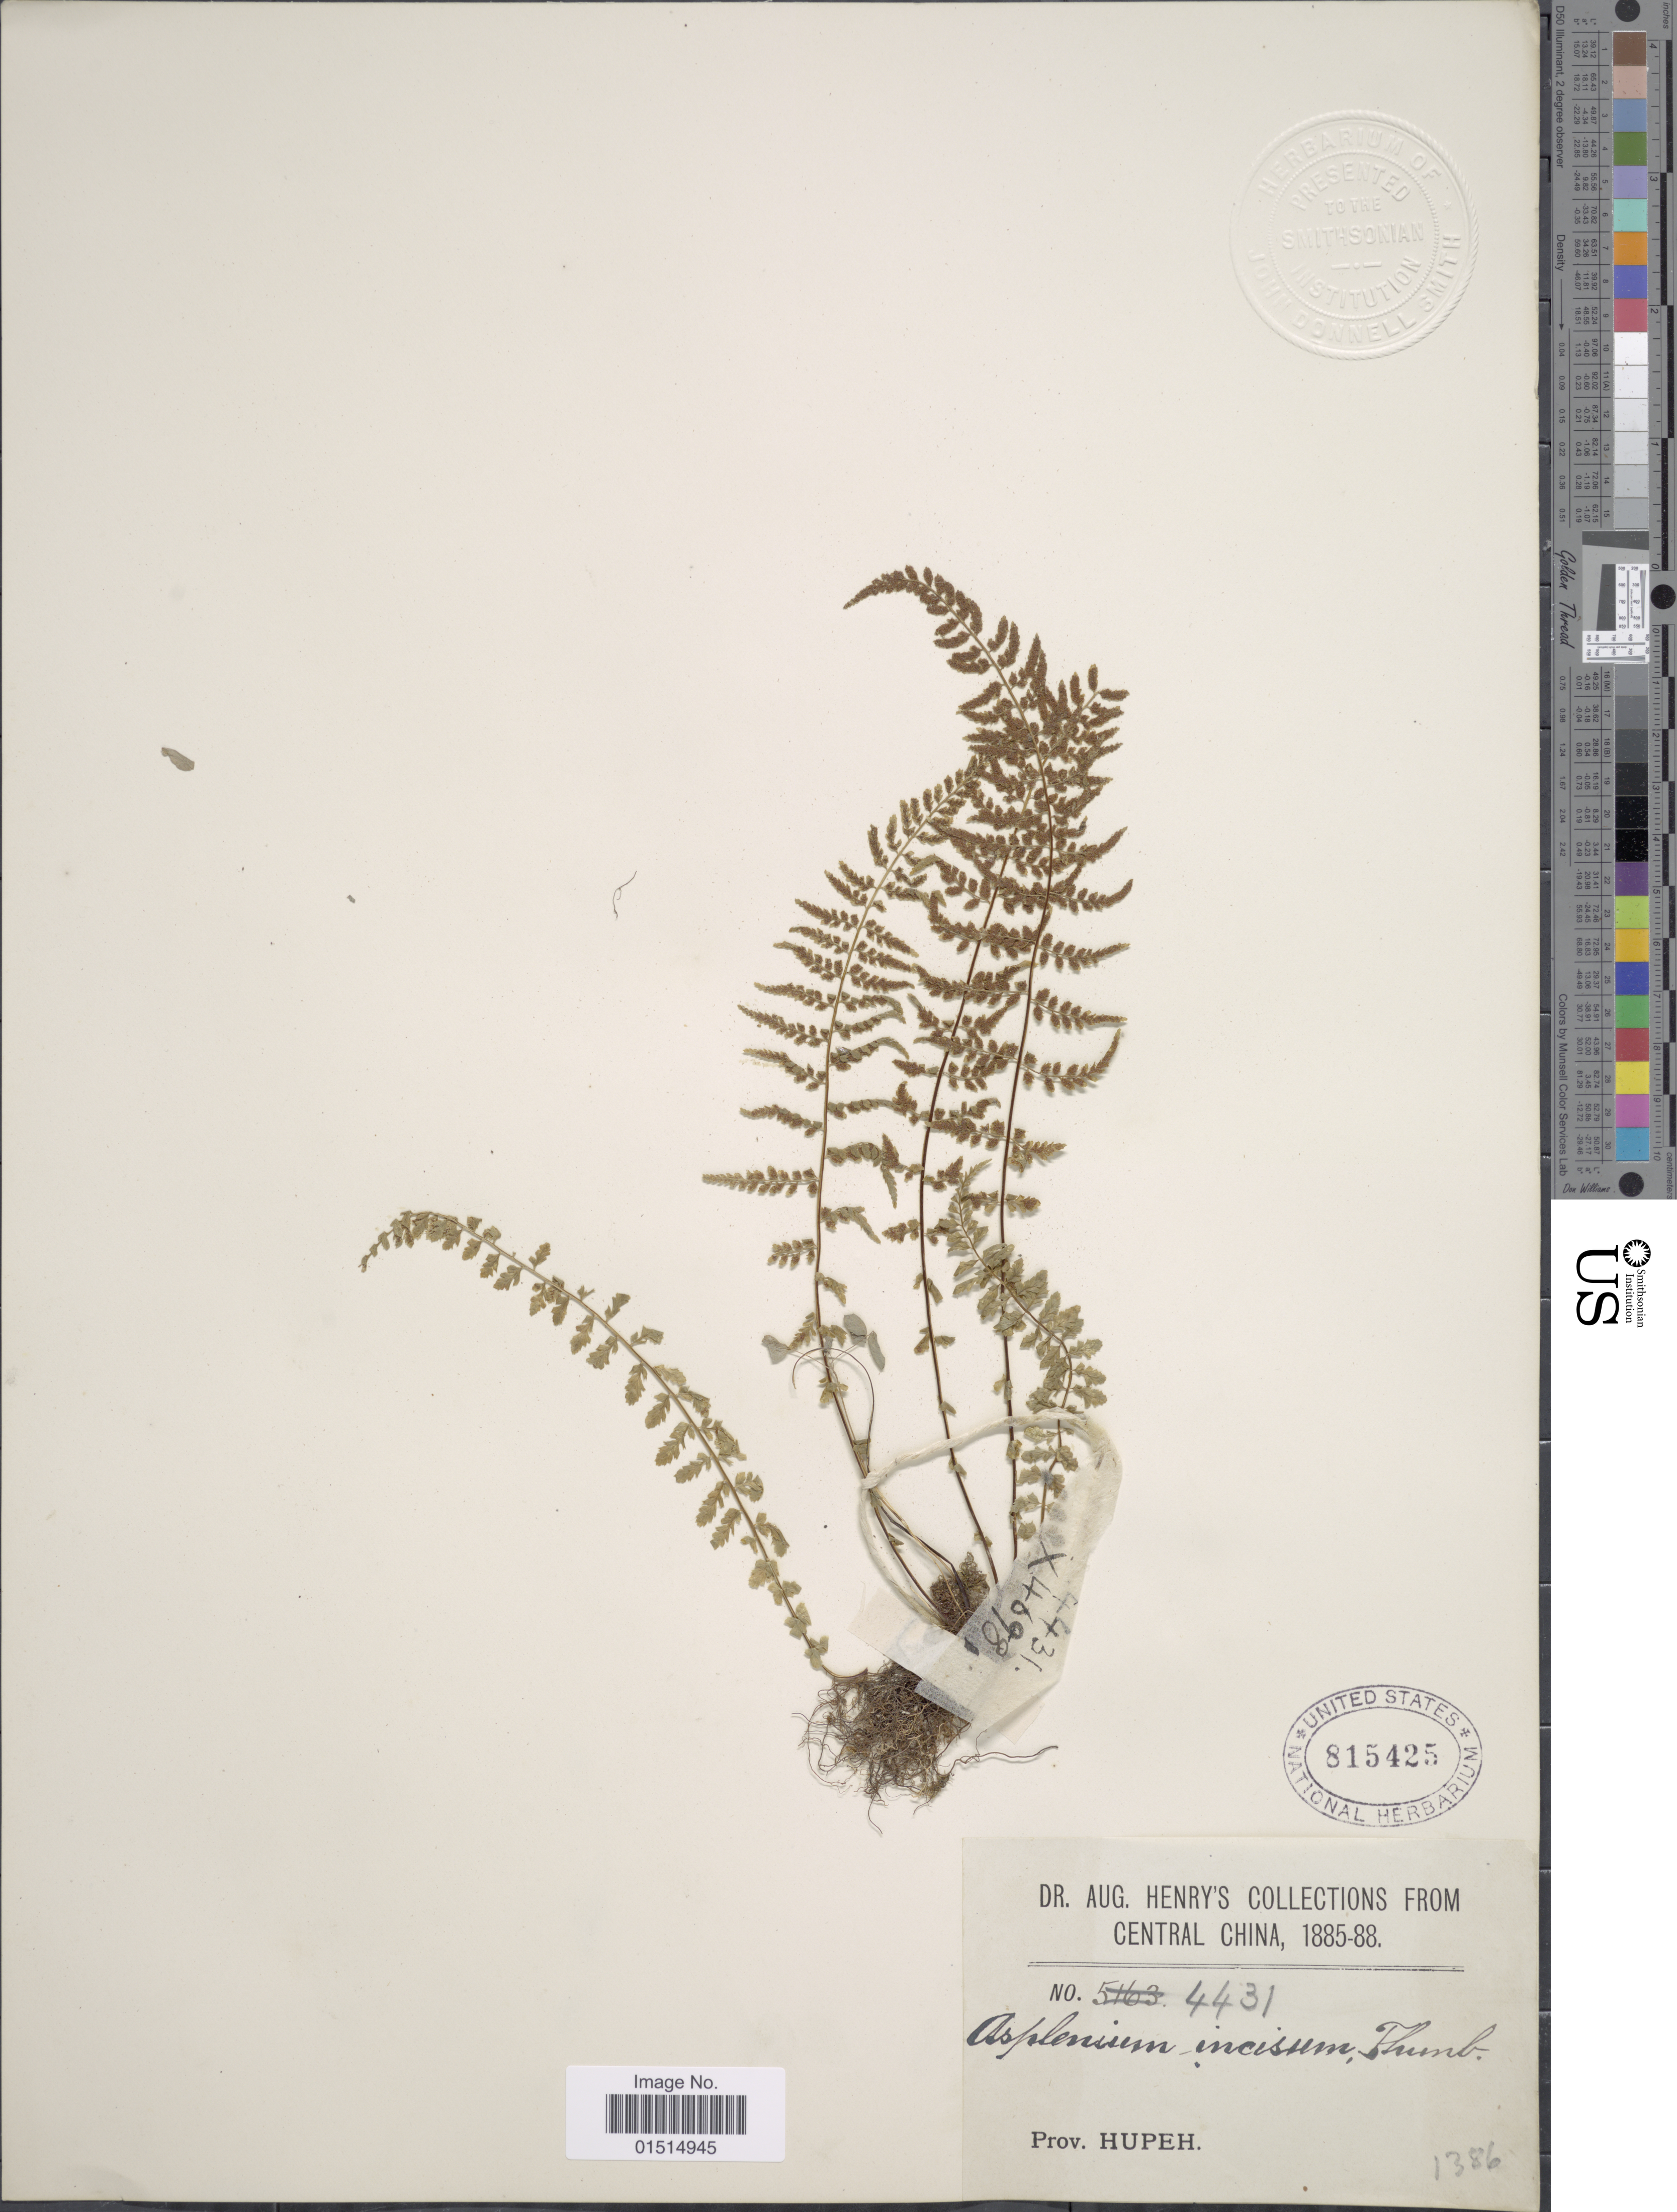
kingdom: Plantae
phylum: Tracheophyta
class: Polypodiopsida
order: Polypodiales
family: Aspleniaceae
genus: Asplenium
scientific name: Asplenium incisum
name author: Thunb.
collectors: A. Henry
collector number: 4431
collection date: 1885/1888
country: China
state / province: Hubei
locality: Central China, Hupeh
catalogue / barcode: US 815425